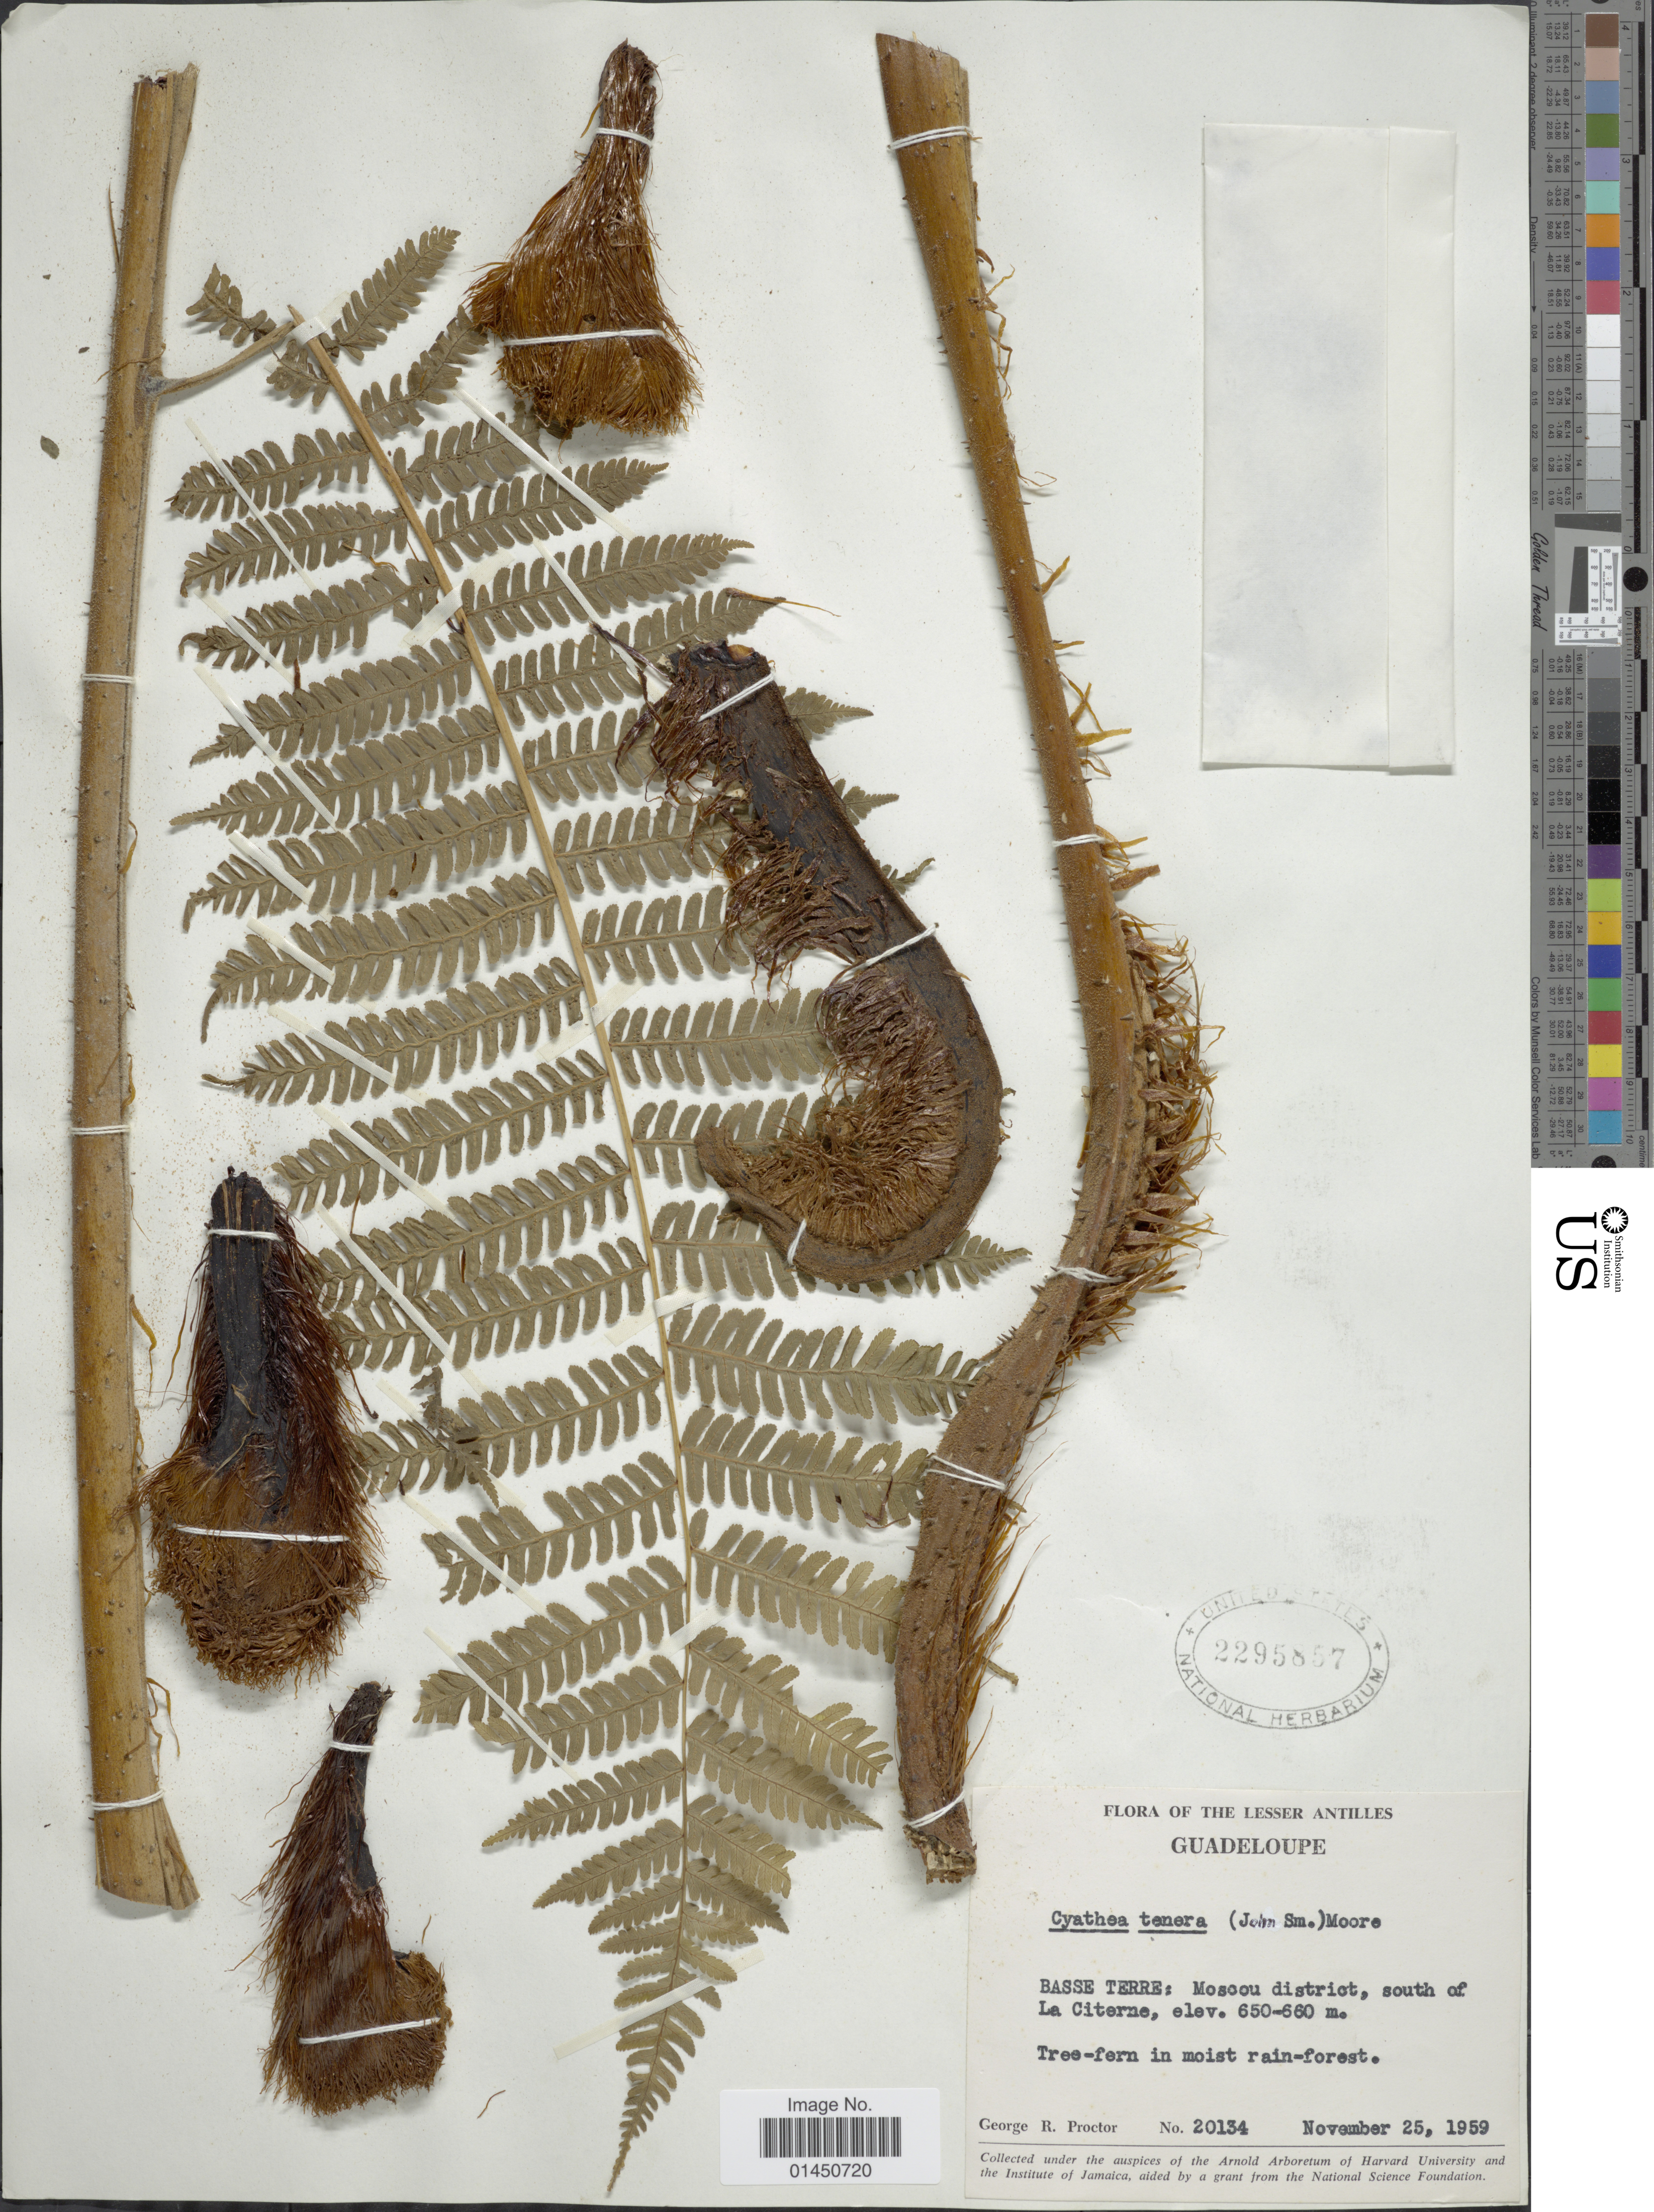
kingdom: Plantae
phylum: Tracheophyta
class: Polypodiopsida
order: Cyatheales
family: Cyatheaceae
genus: Cyathea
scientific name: Cyathea tenera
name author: (J. Sm. ex Hook.) T. Moore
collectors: G. R. Proctor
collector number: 20134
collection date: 1959-11-25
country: Guadeloupe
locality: The Lesser Antilles, Basse Terre: Moscou district, south of La Citerne.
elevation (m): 650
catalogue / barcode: US 2295857